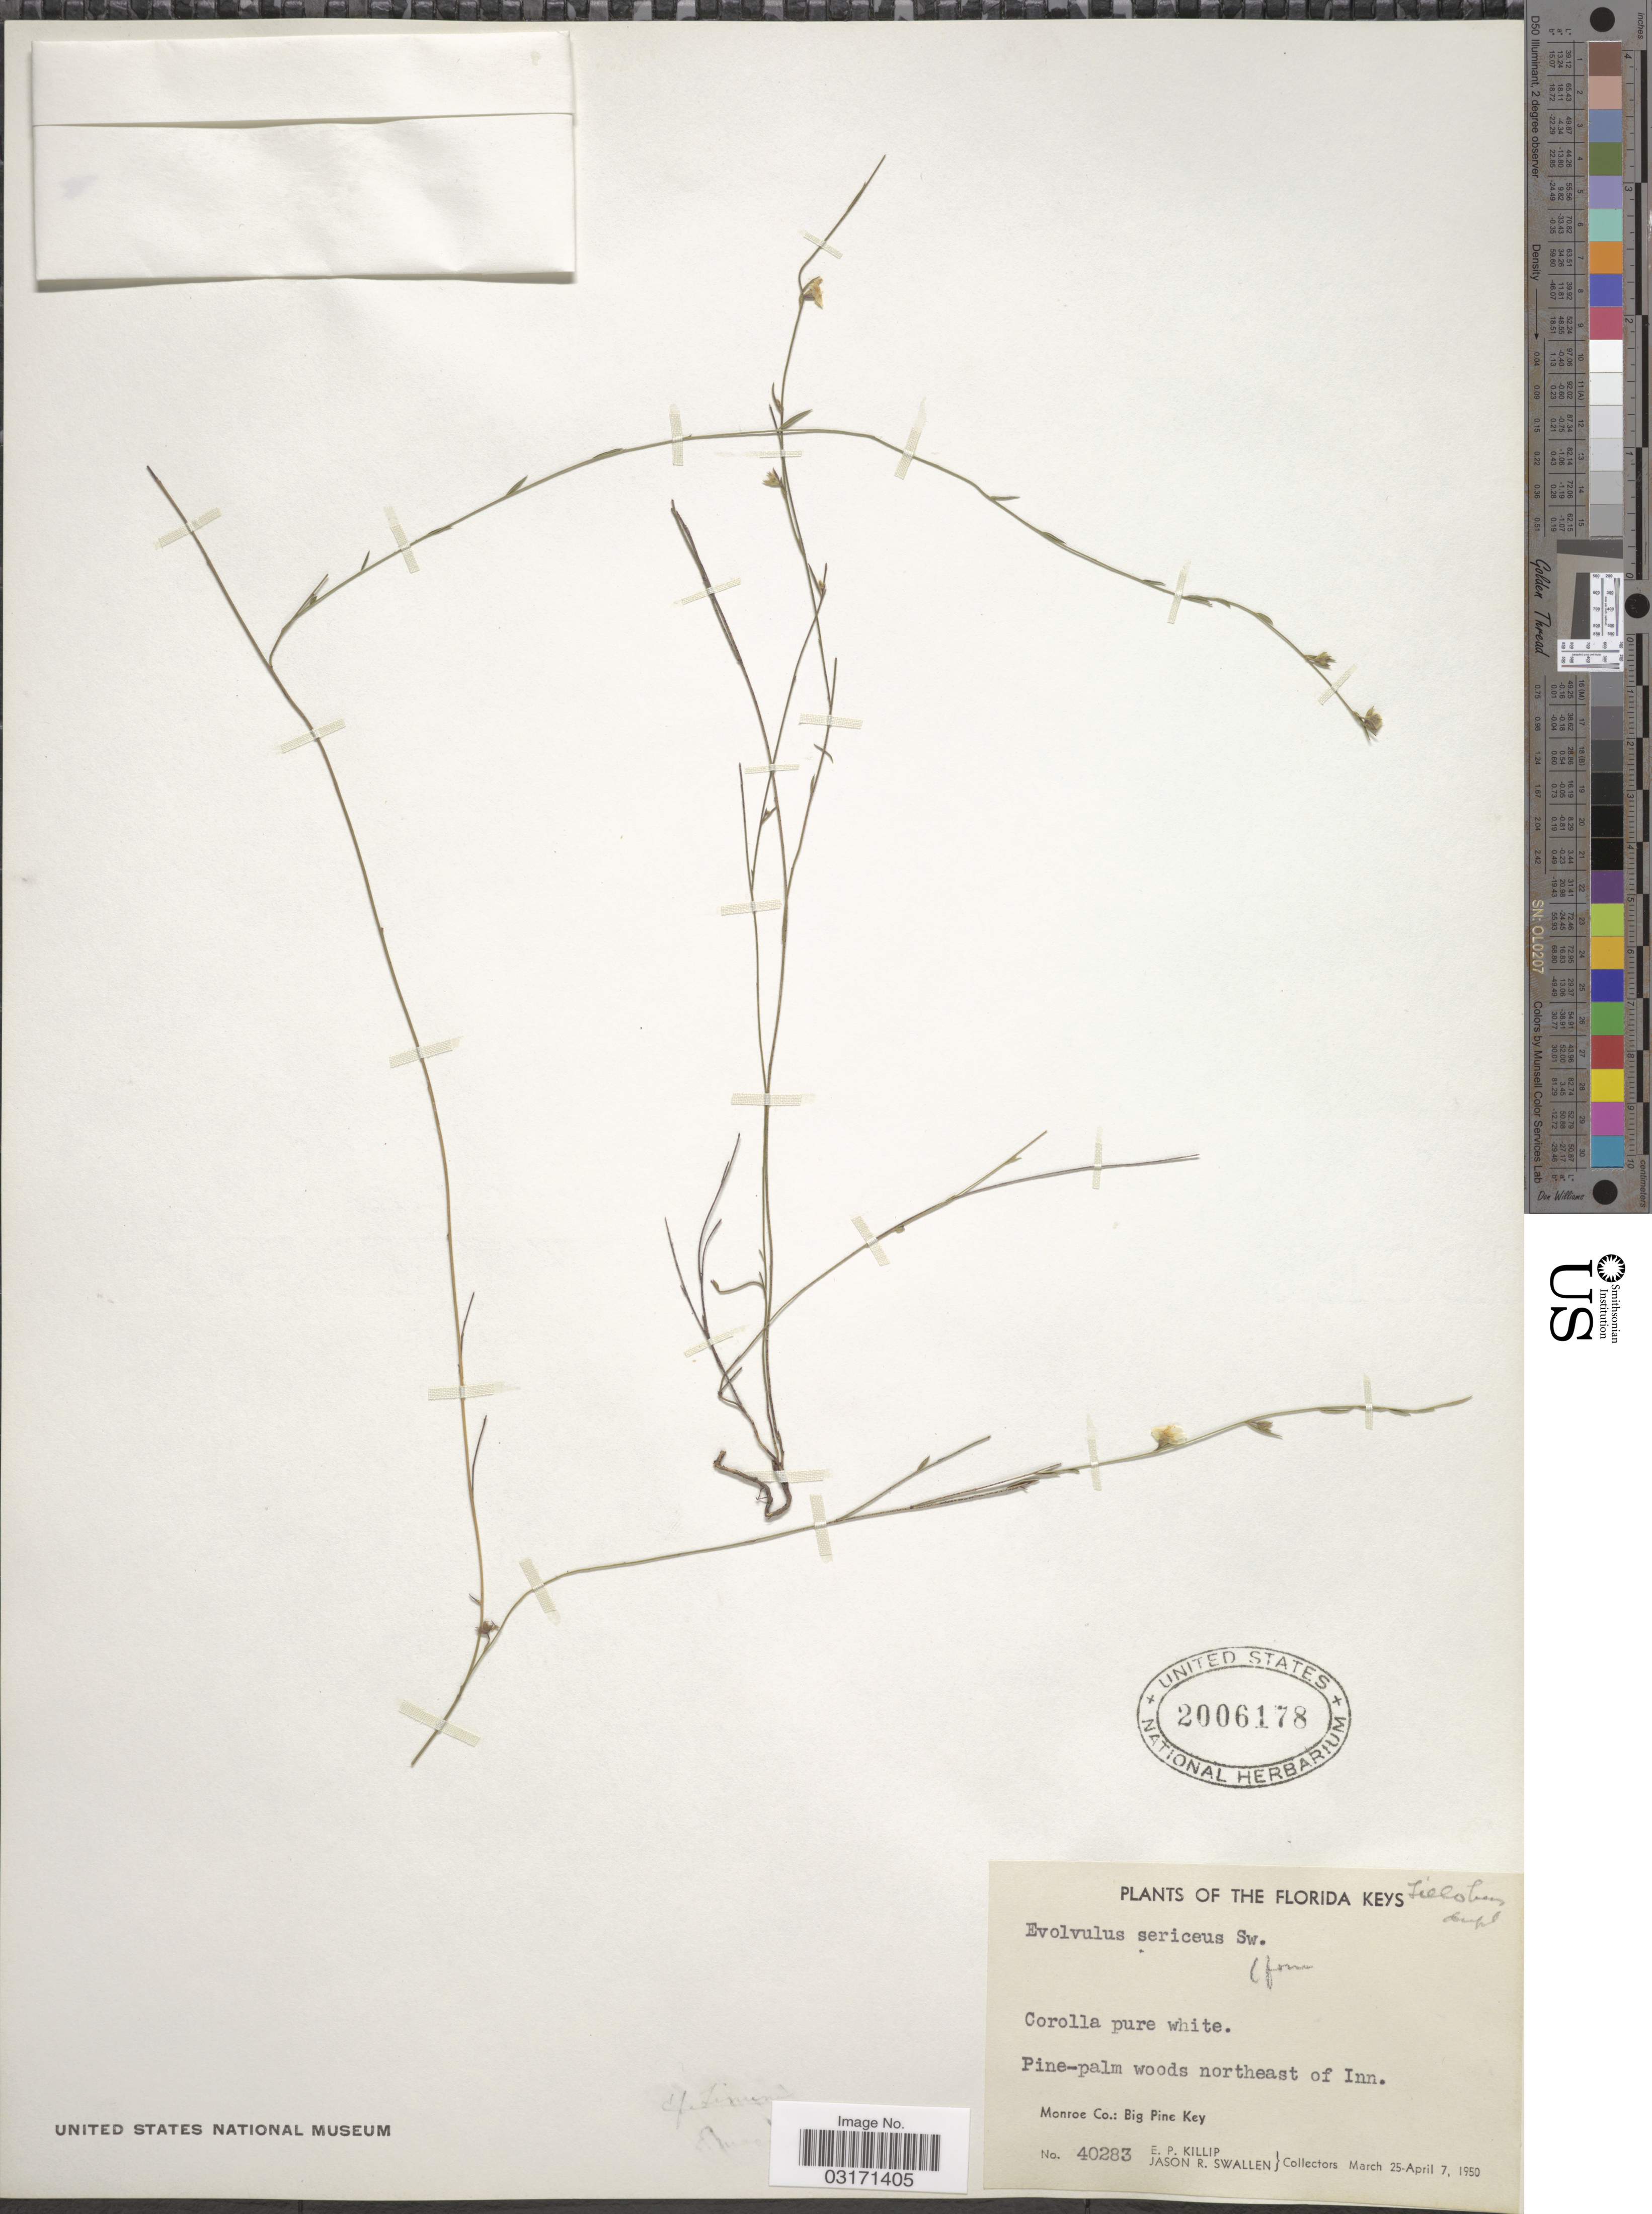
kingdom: Plantae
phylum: Tracheophyta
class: Magnoliopsida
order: Solanales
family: Convolvulaceae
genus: Evolvulus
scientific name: Evolvulus sericeus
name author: Sw.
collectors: E. P. Killip & J. R. Swallen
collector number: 40283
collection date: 1950-03-25/1950-04-07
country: United States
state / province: Florida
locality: The Florida Keys, Pine-palm woods northeast of Inn, Monroe Co.: Big Pine Key.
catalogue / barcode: US 2006178